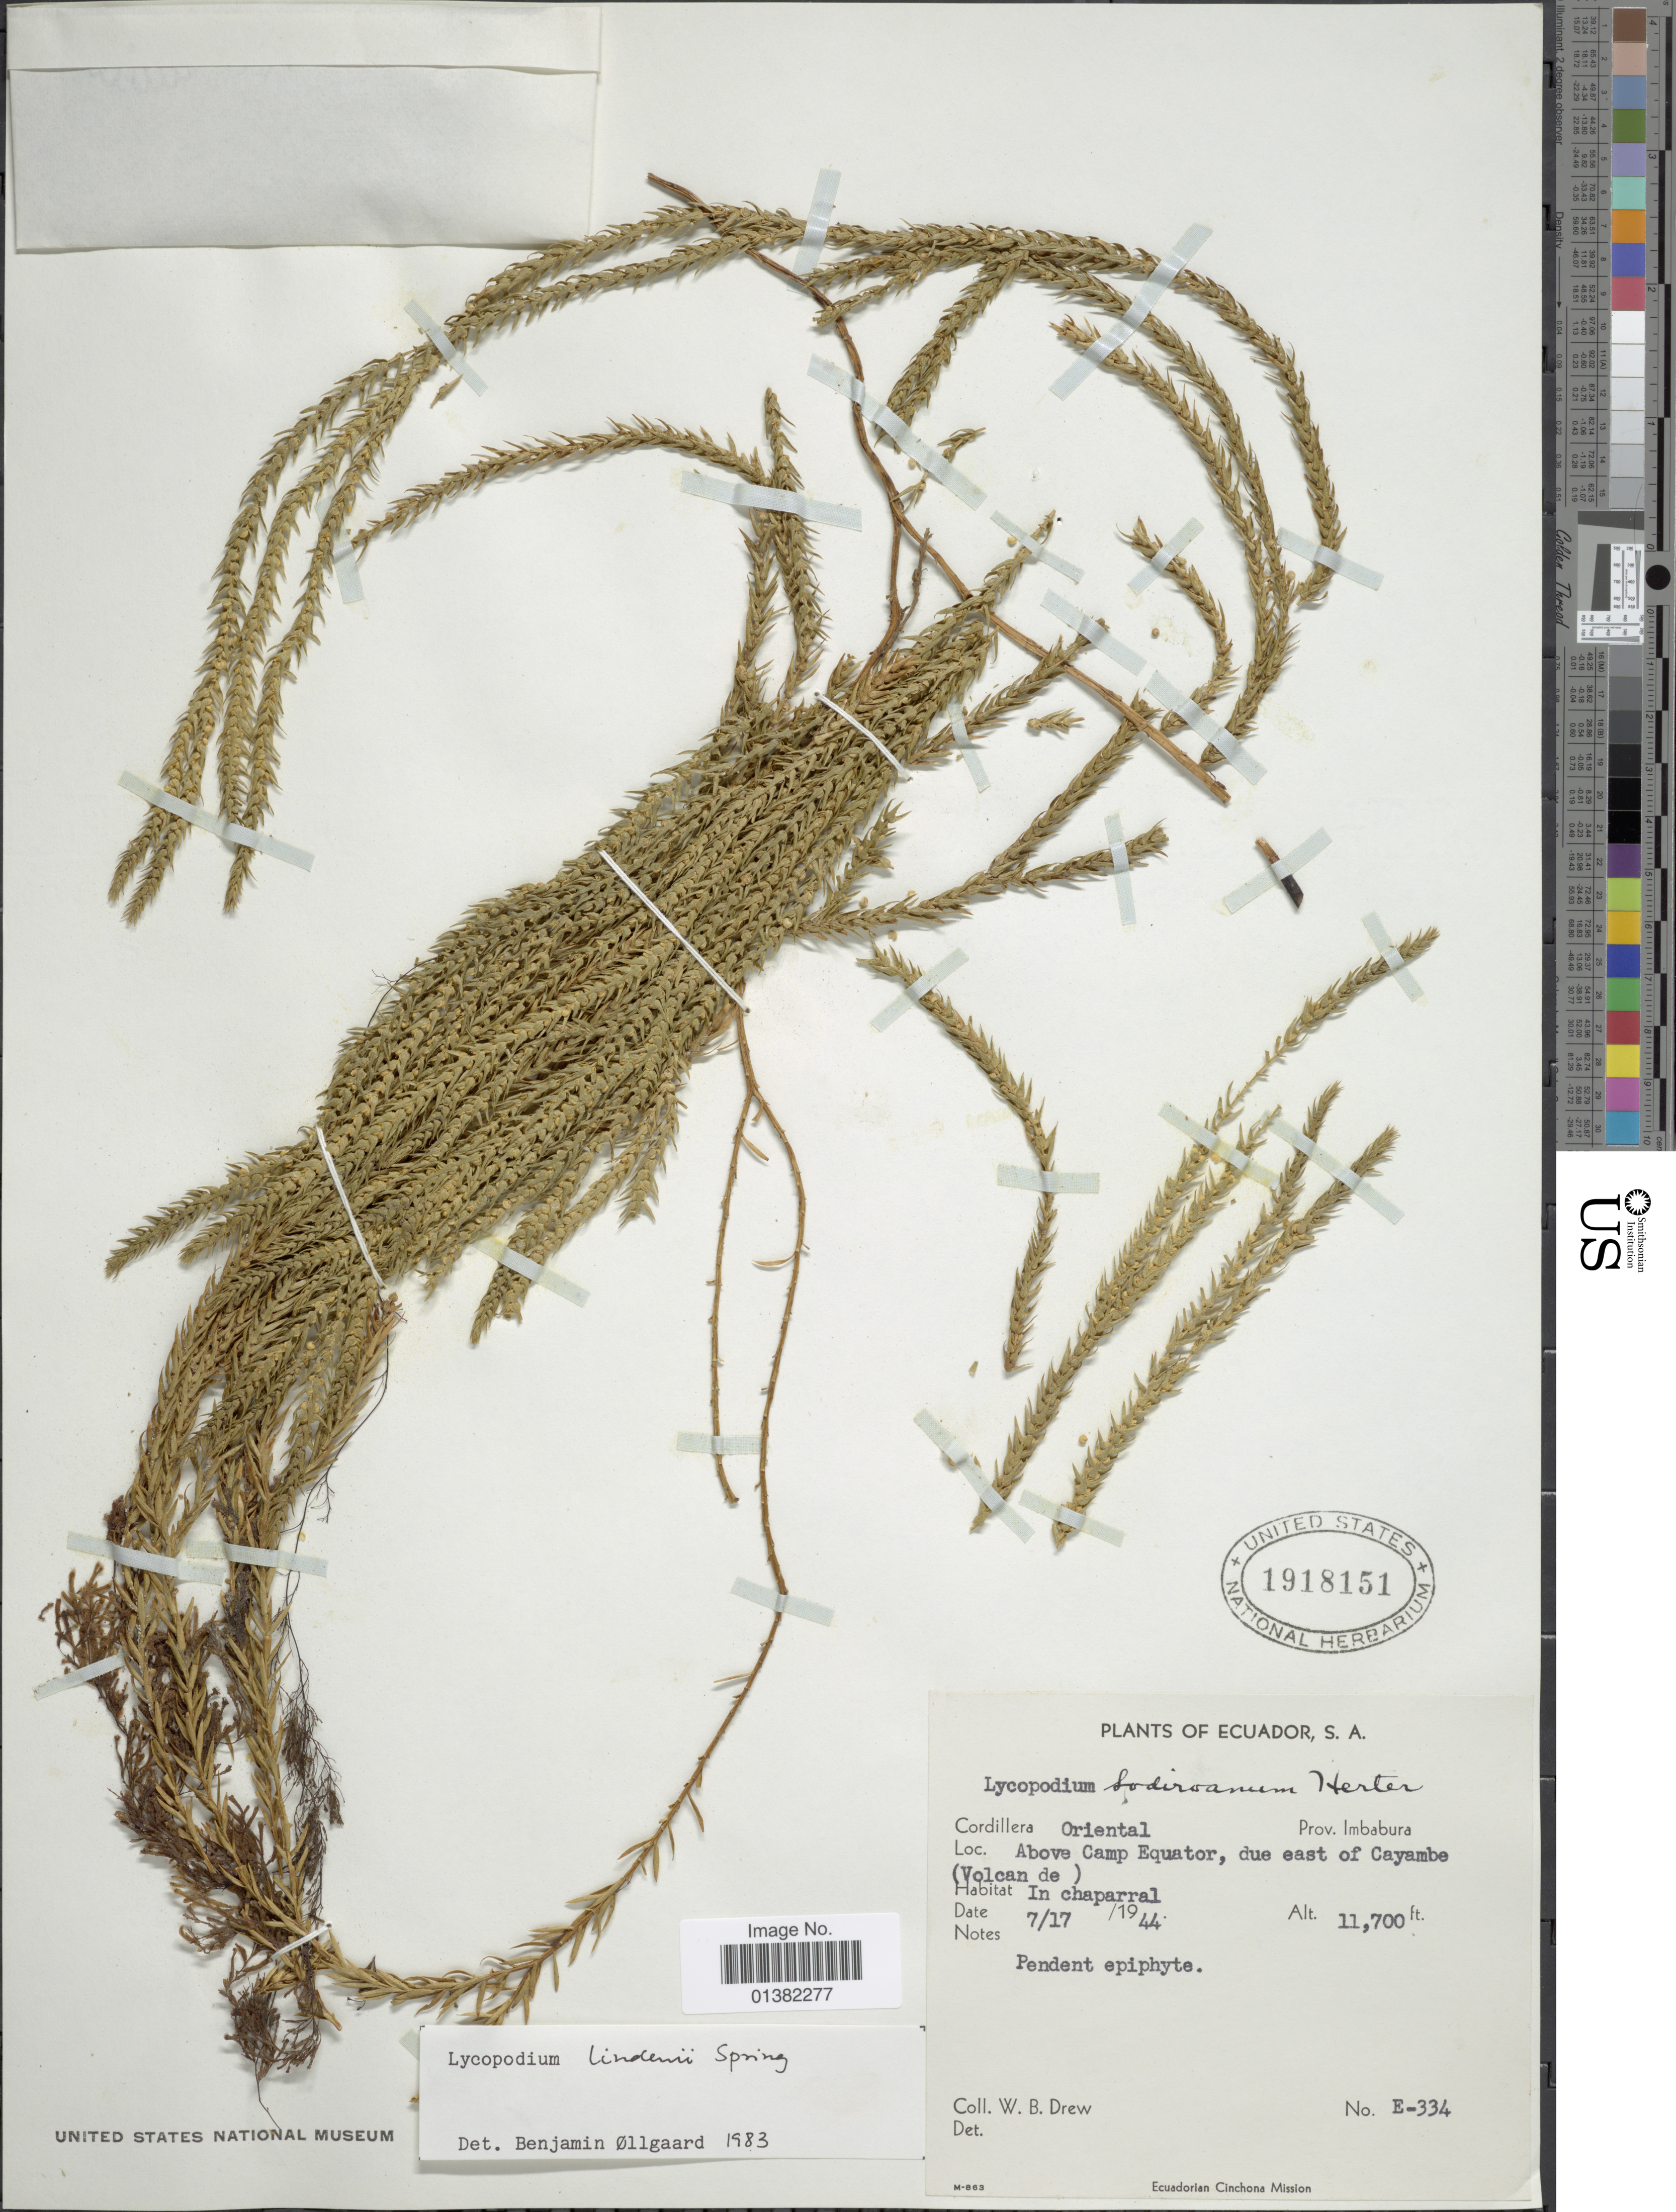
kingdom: Plantae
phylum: Tracheophyta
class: Lycopodiopsida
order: Lycopodiales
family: Lycopodiaceae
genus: Phlegmariurus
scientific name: Phlegmariurus lindenii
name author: (Spring) B. Øllg.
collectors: W. B. Drew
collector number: E-334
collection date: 1944-07-17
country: Ecuador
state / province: Imbabura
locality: Cordillera Oriental, Above Camp Equator, due east of Cayambe (Volcan de)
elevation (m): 3566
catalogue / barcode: US 1918151